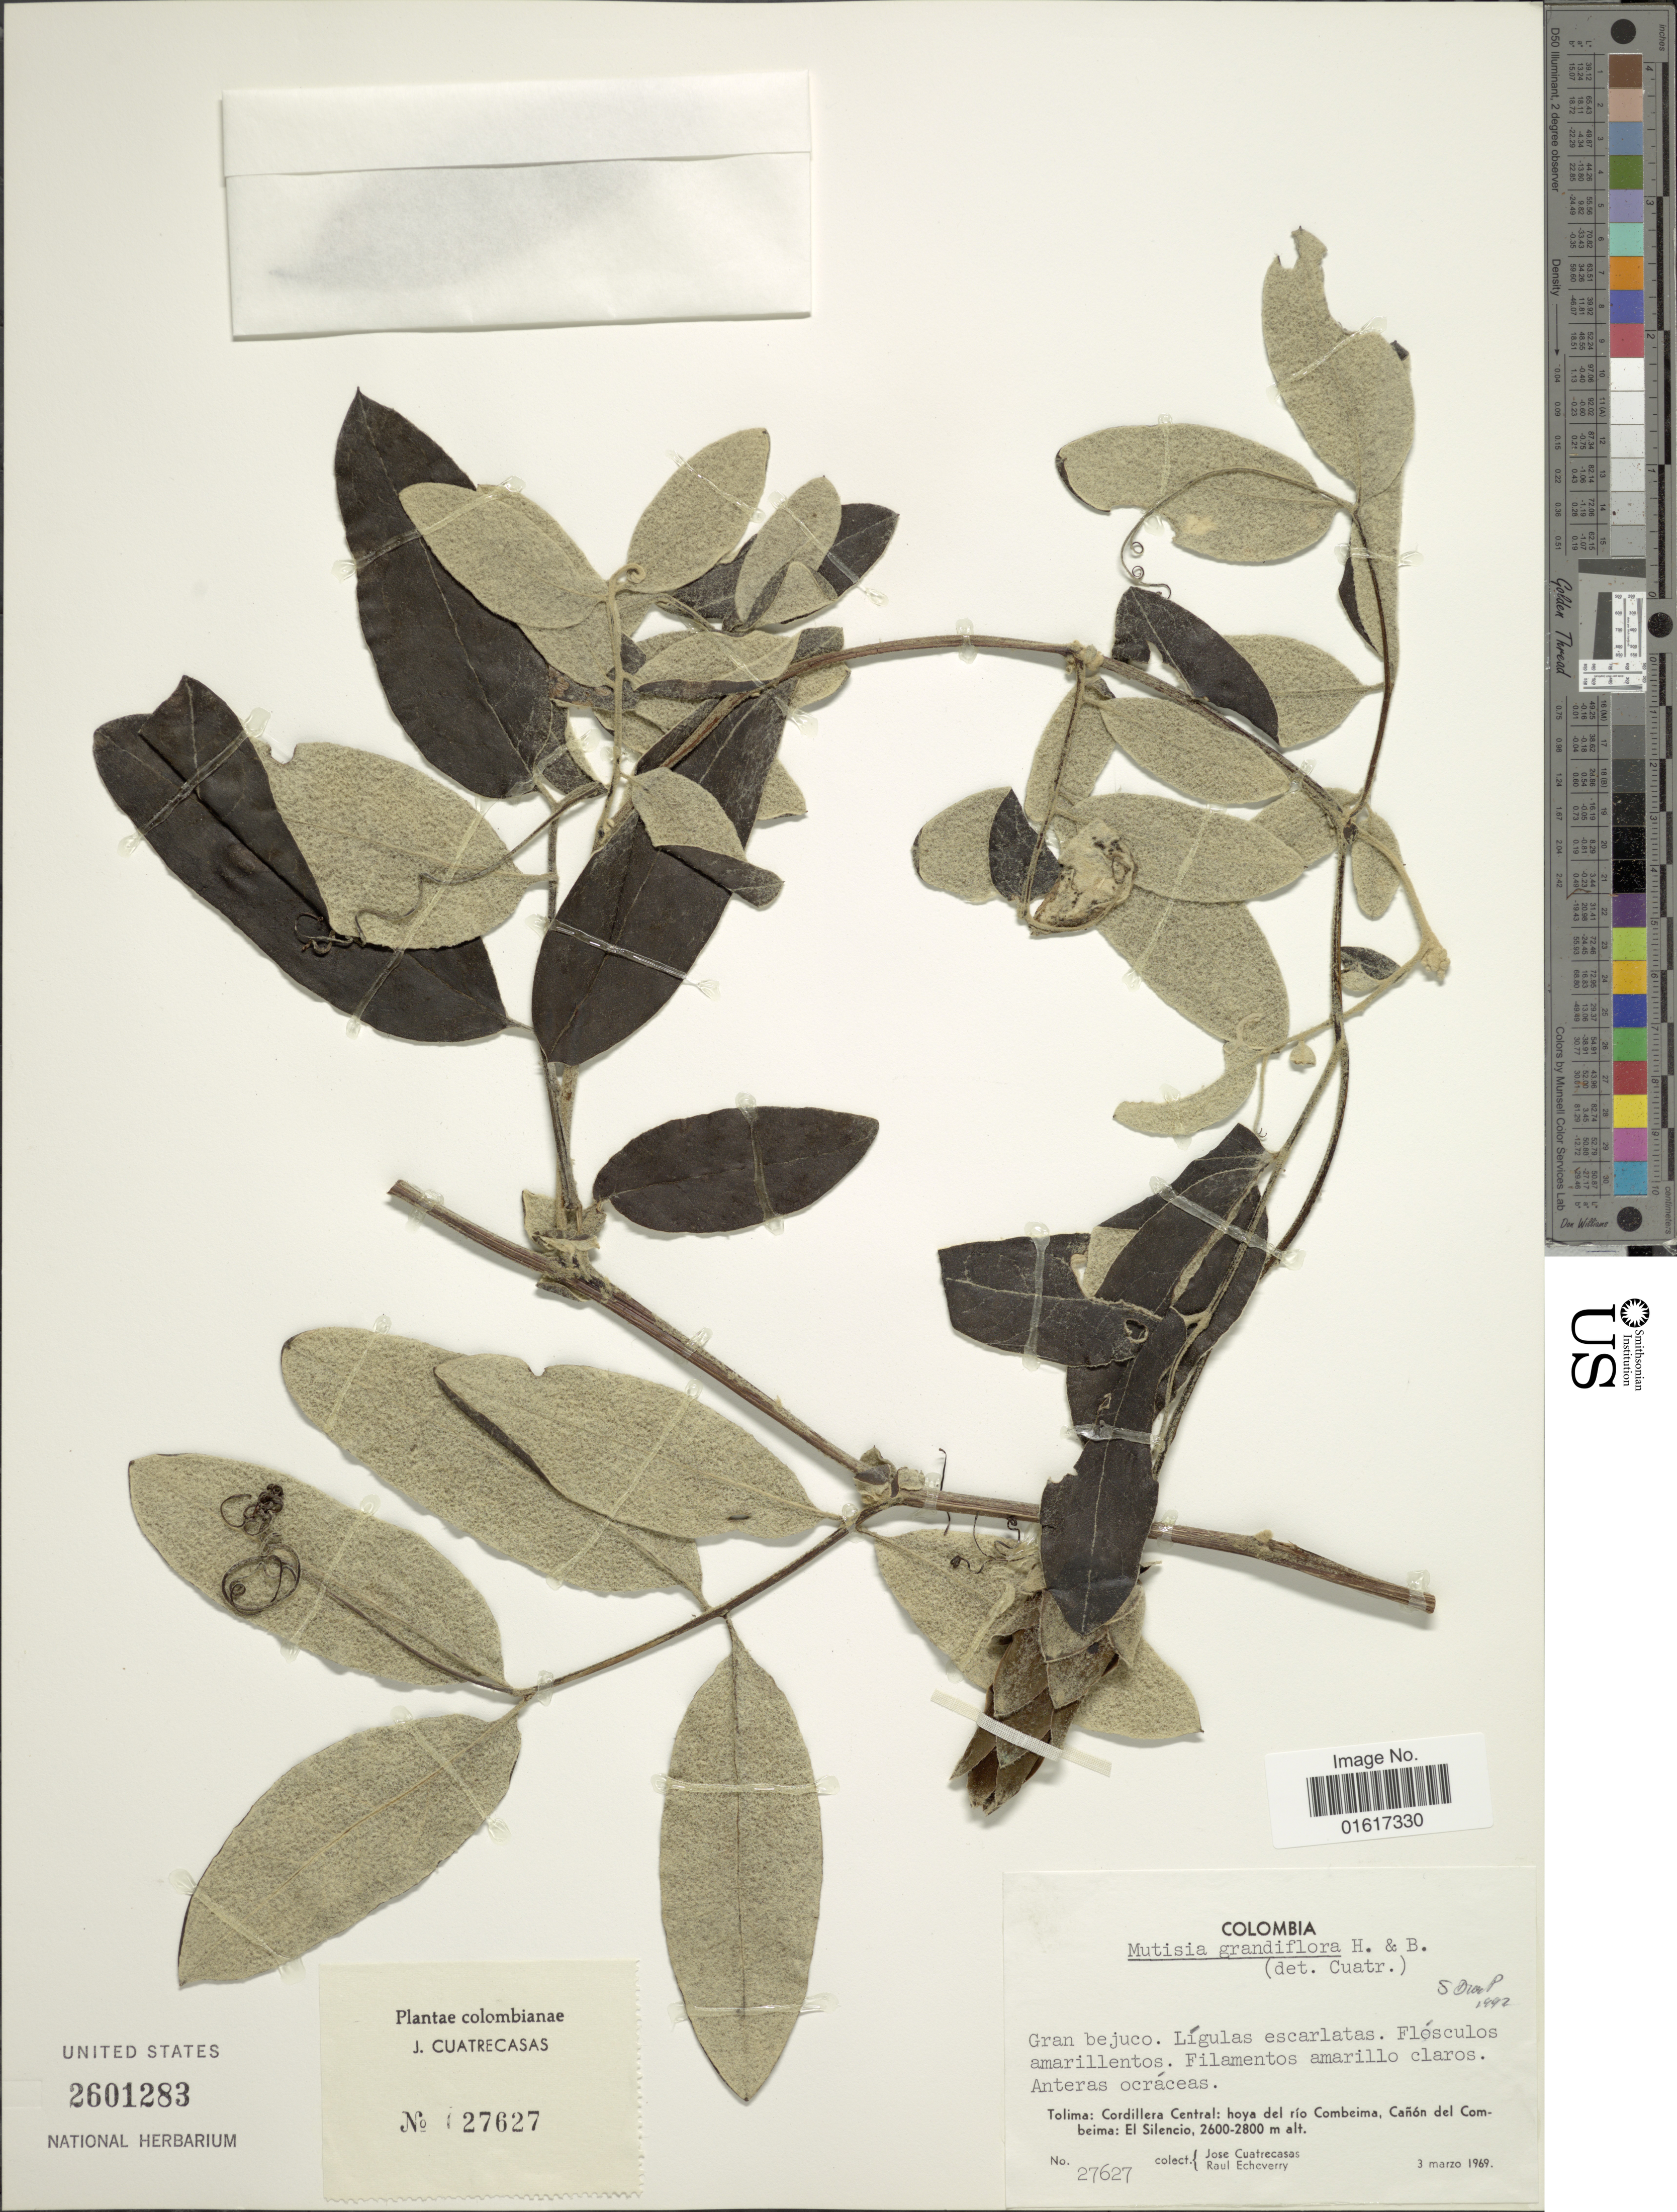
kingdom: Plantae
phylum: Tracheophyta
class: Magnoliopsida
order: Asterales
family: Asteraceae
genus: Mutisia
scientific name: Mutisia grandiflora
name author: Humb. & Bonpl.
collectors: J. Cuatrecasas & R. Echeverry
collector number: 27627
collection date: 1969-03-03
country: Colombia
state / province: Tolima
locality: Cordillera Central: hoya del río Combeima, Cañon del Combeima: El Silencio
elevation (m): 2600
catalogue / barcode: US 2601283